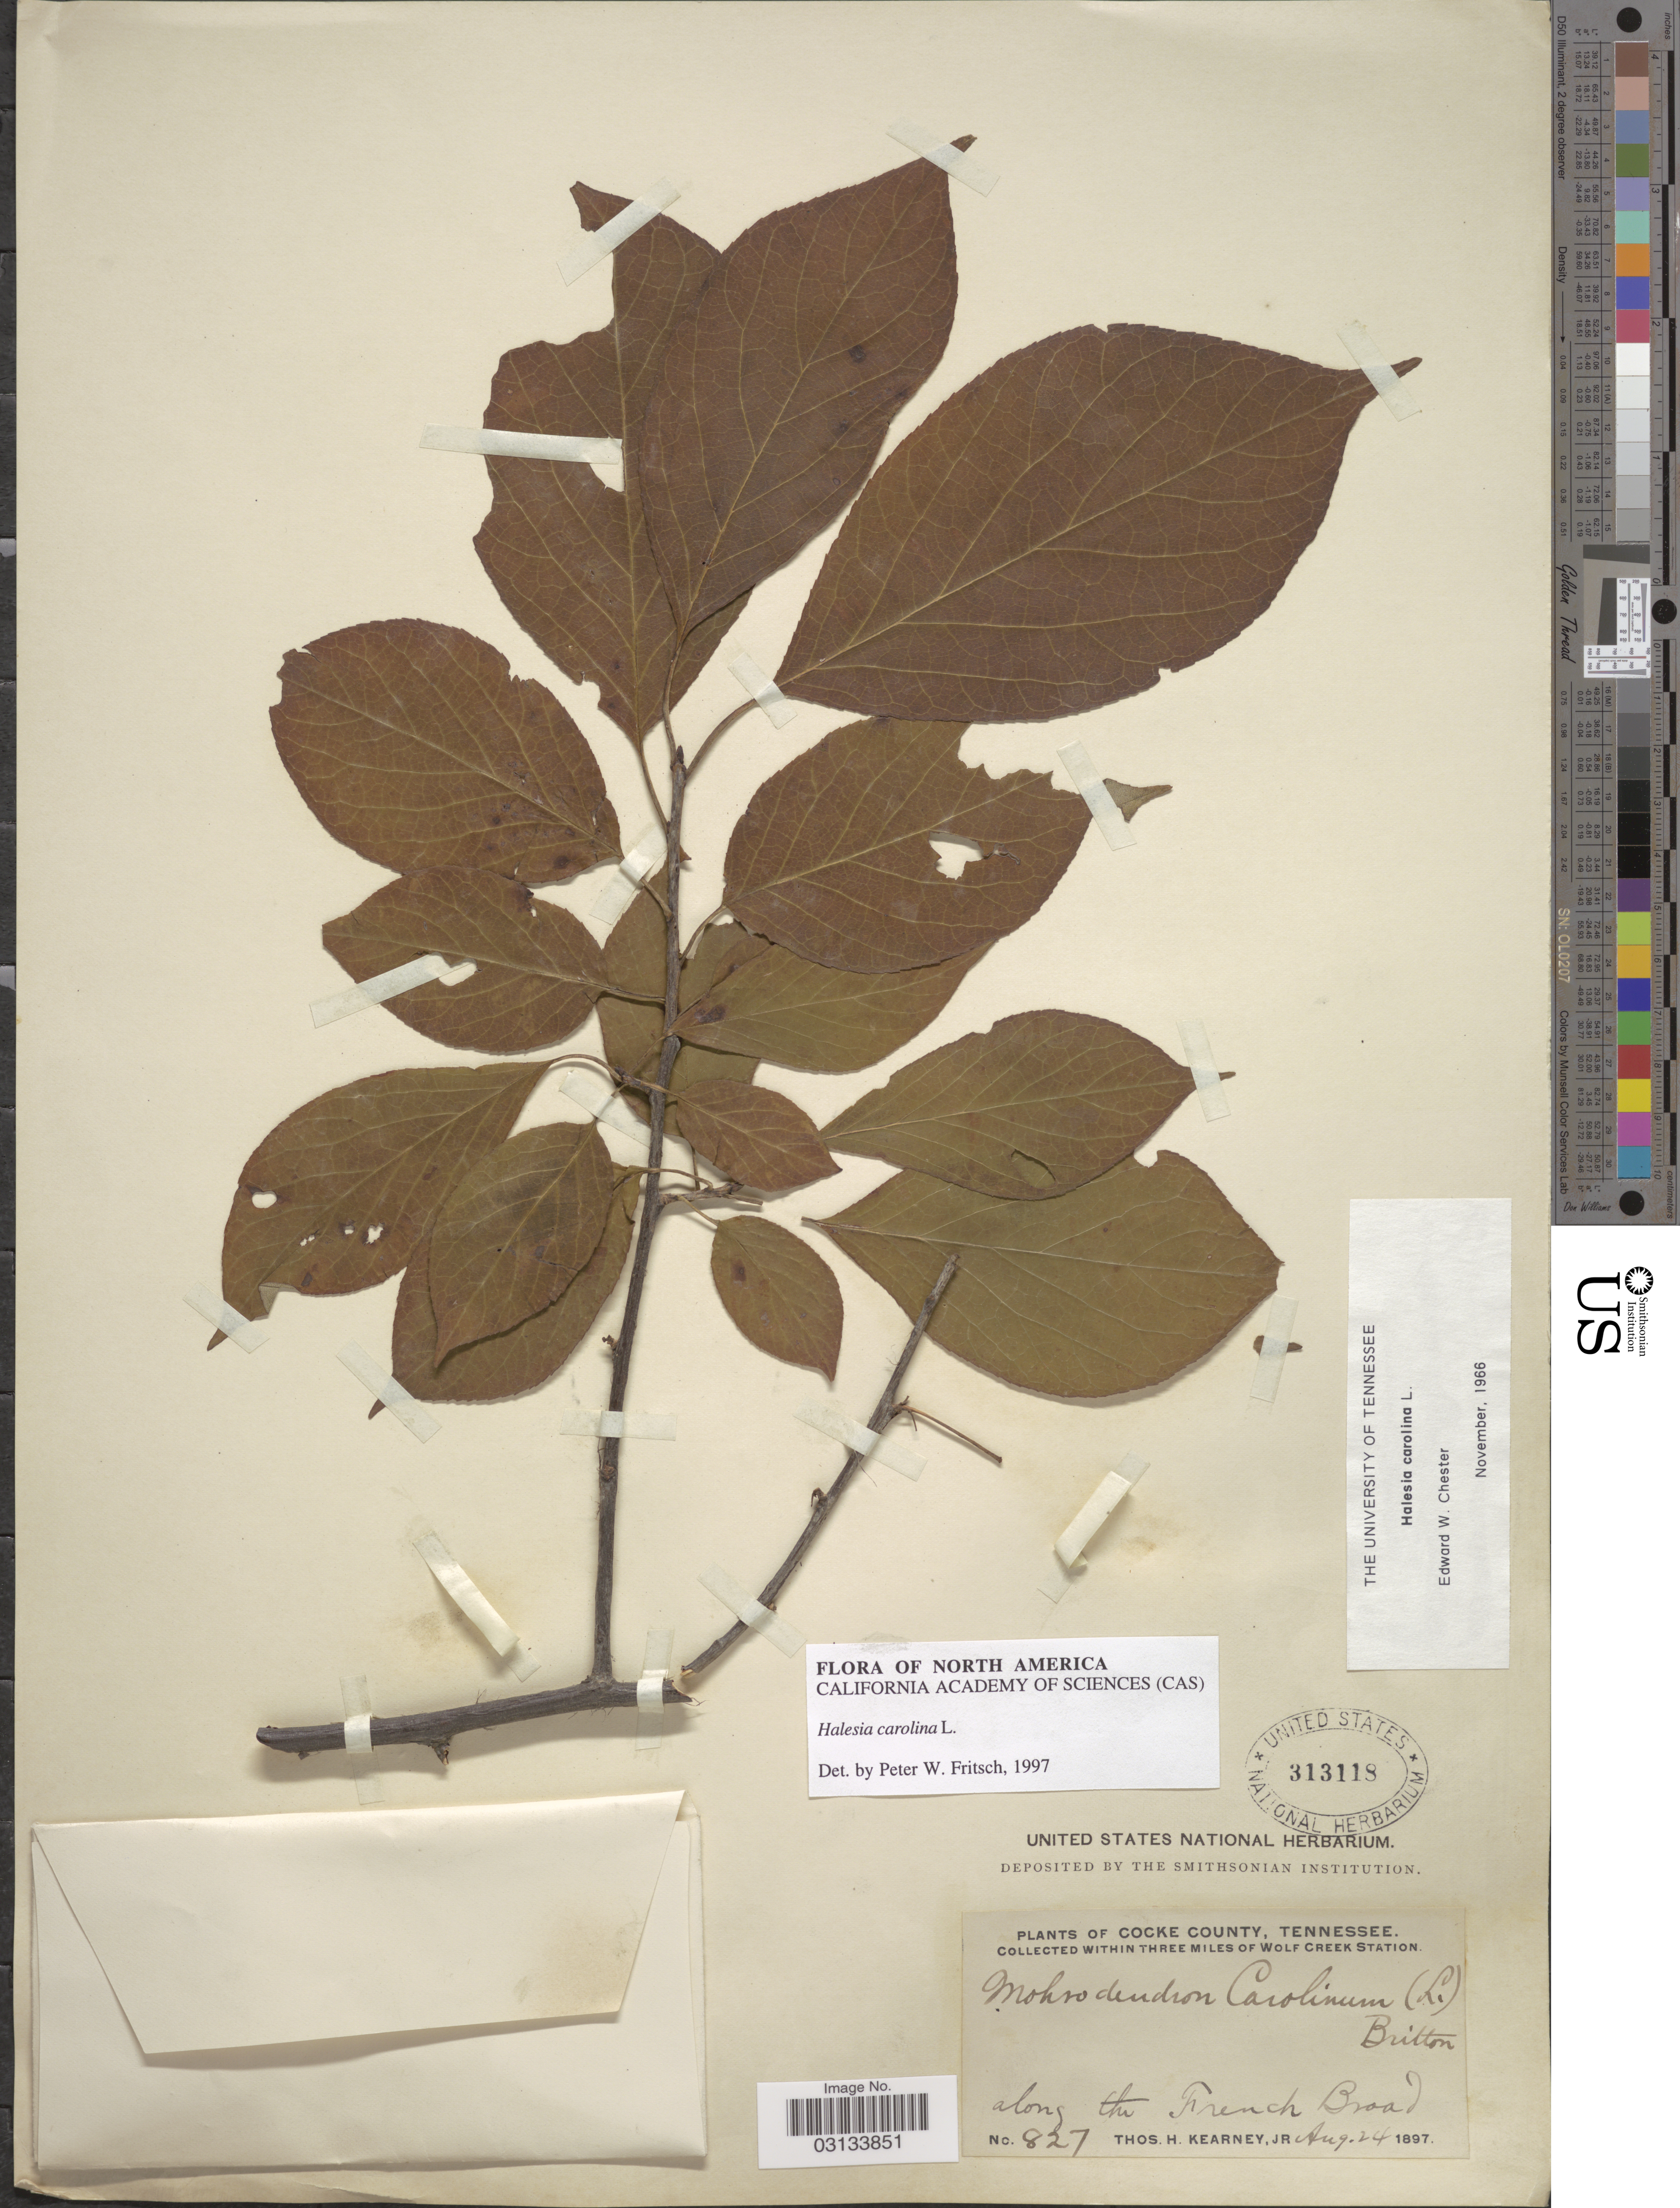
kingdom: Plantae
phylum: Tracheophyta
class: Magnoliopsida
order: Ericales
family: Styracaceae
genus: Halesia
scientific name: Halesia carolina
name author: L.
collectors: T. H. Kearney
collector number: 827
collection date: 1897-08-24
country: United States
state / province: Tennessee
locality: Cocke County. Within three miles of Wolf Creek Station. Along the French Broad.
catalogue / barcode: US 313118